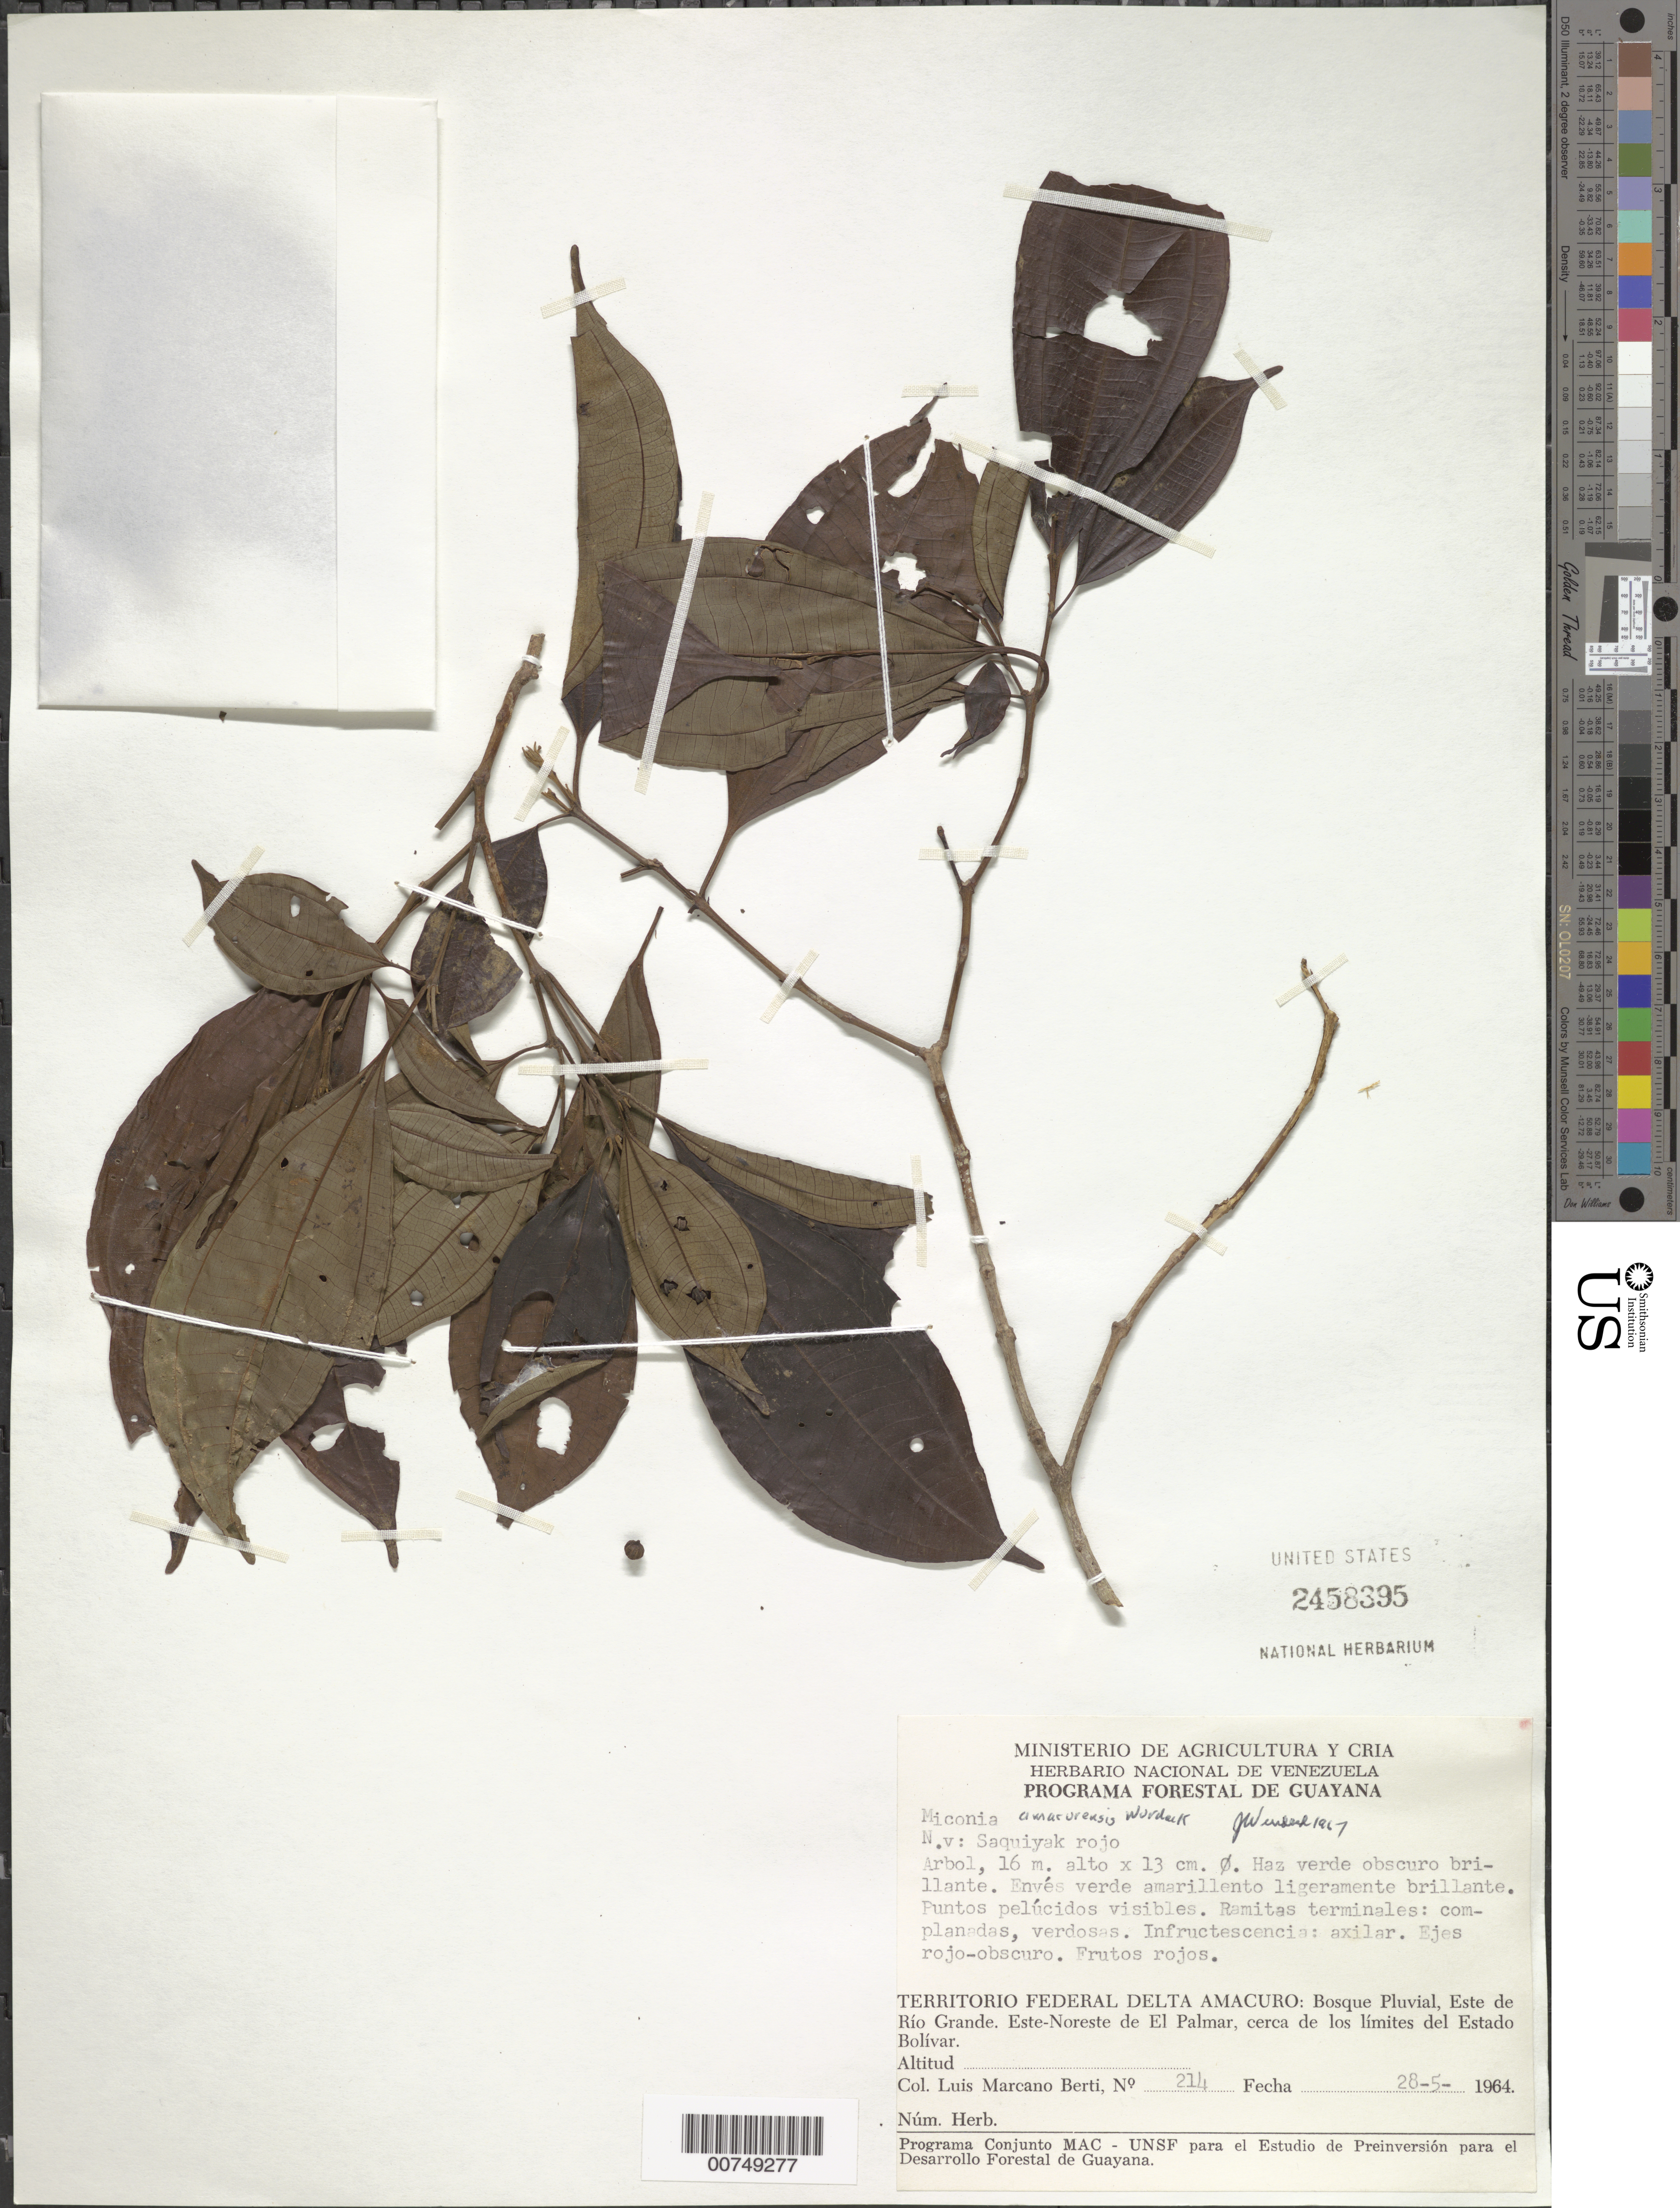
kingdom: Plantae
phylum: Tracheophyta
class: Magnoliopsida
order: Myrtales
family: Melastomataceae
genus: Miconia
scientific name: Miconia amacurensis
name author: Wurdack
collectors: L. Marcano-Berti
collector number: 214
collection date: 1964-05-28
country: Venezuela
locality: Territorio Federal Delta Amacuro: Bosque Pluvial, Este de Río Grande. Este-Noreste de El Palmar, cerca de los límites del Estado Bolívar.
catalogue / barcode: US 2458395